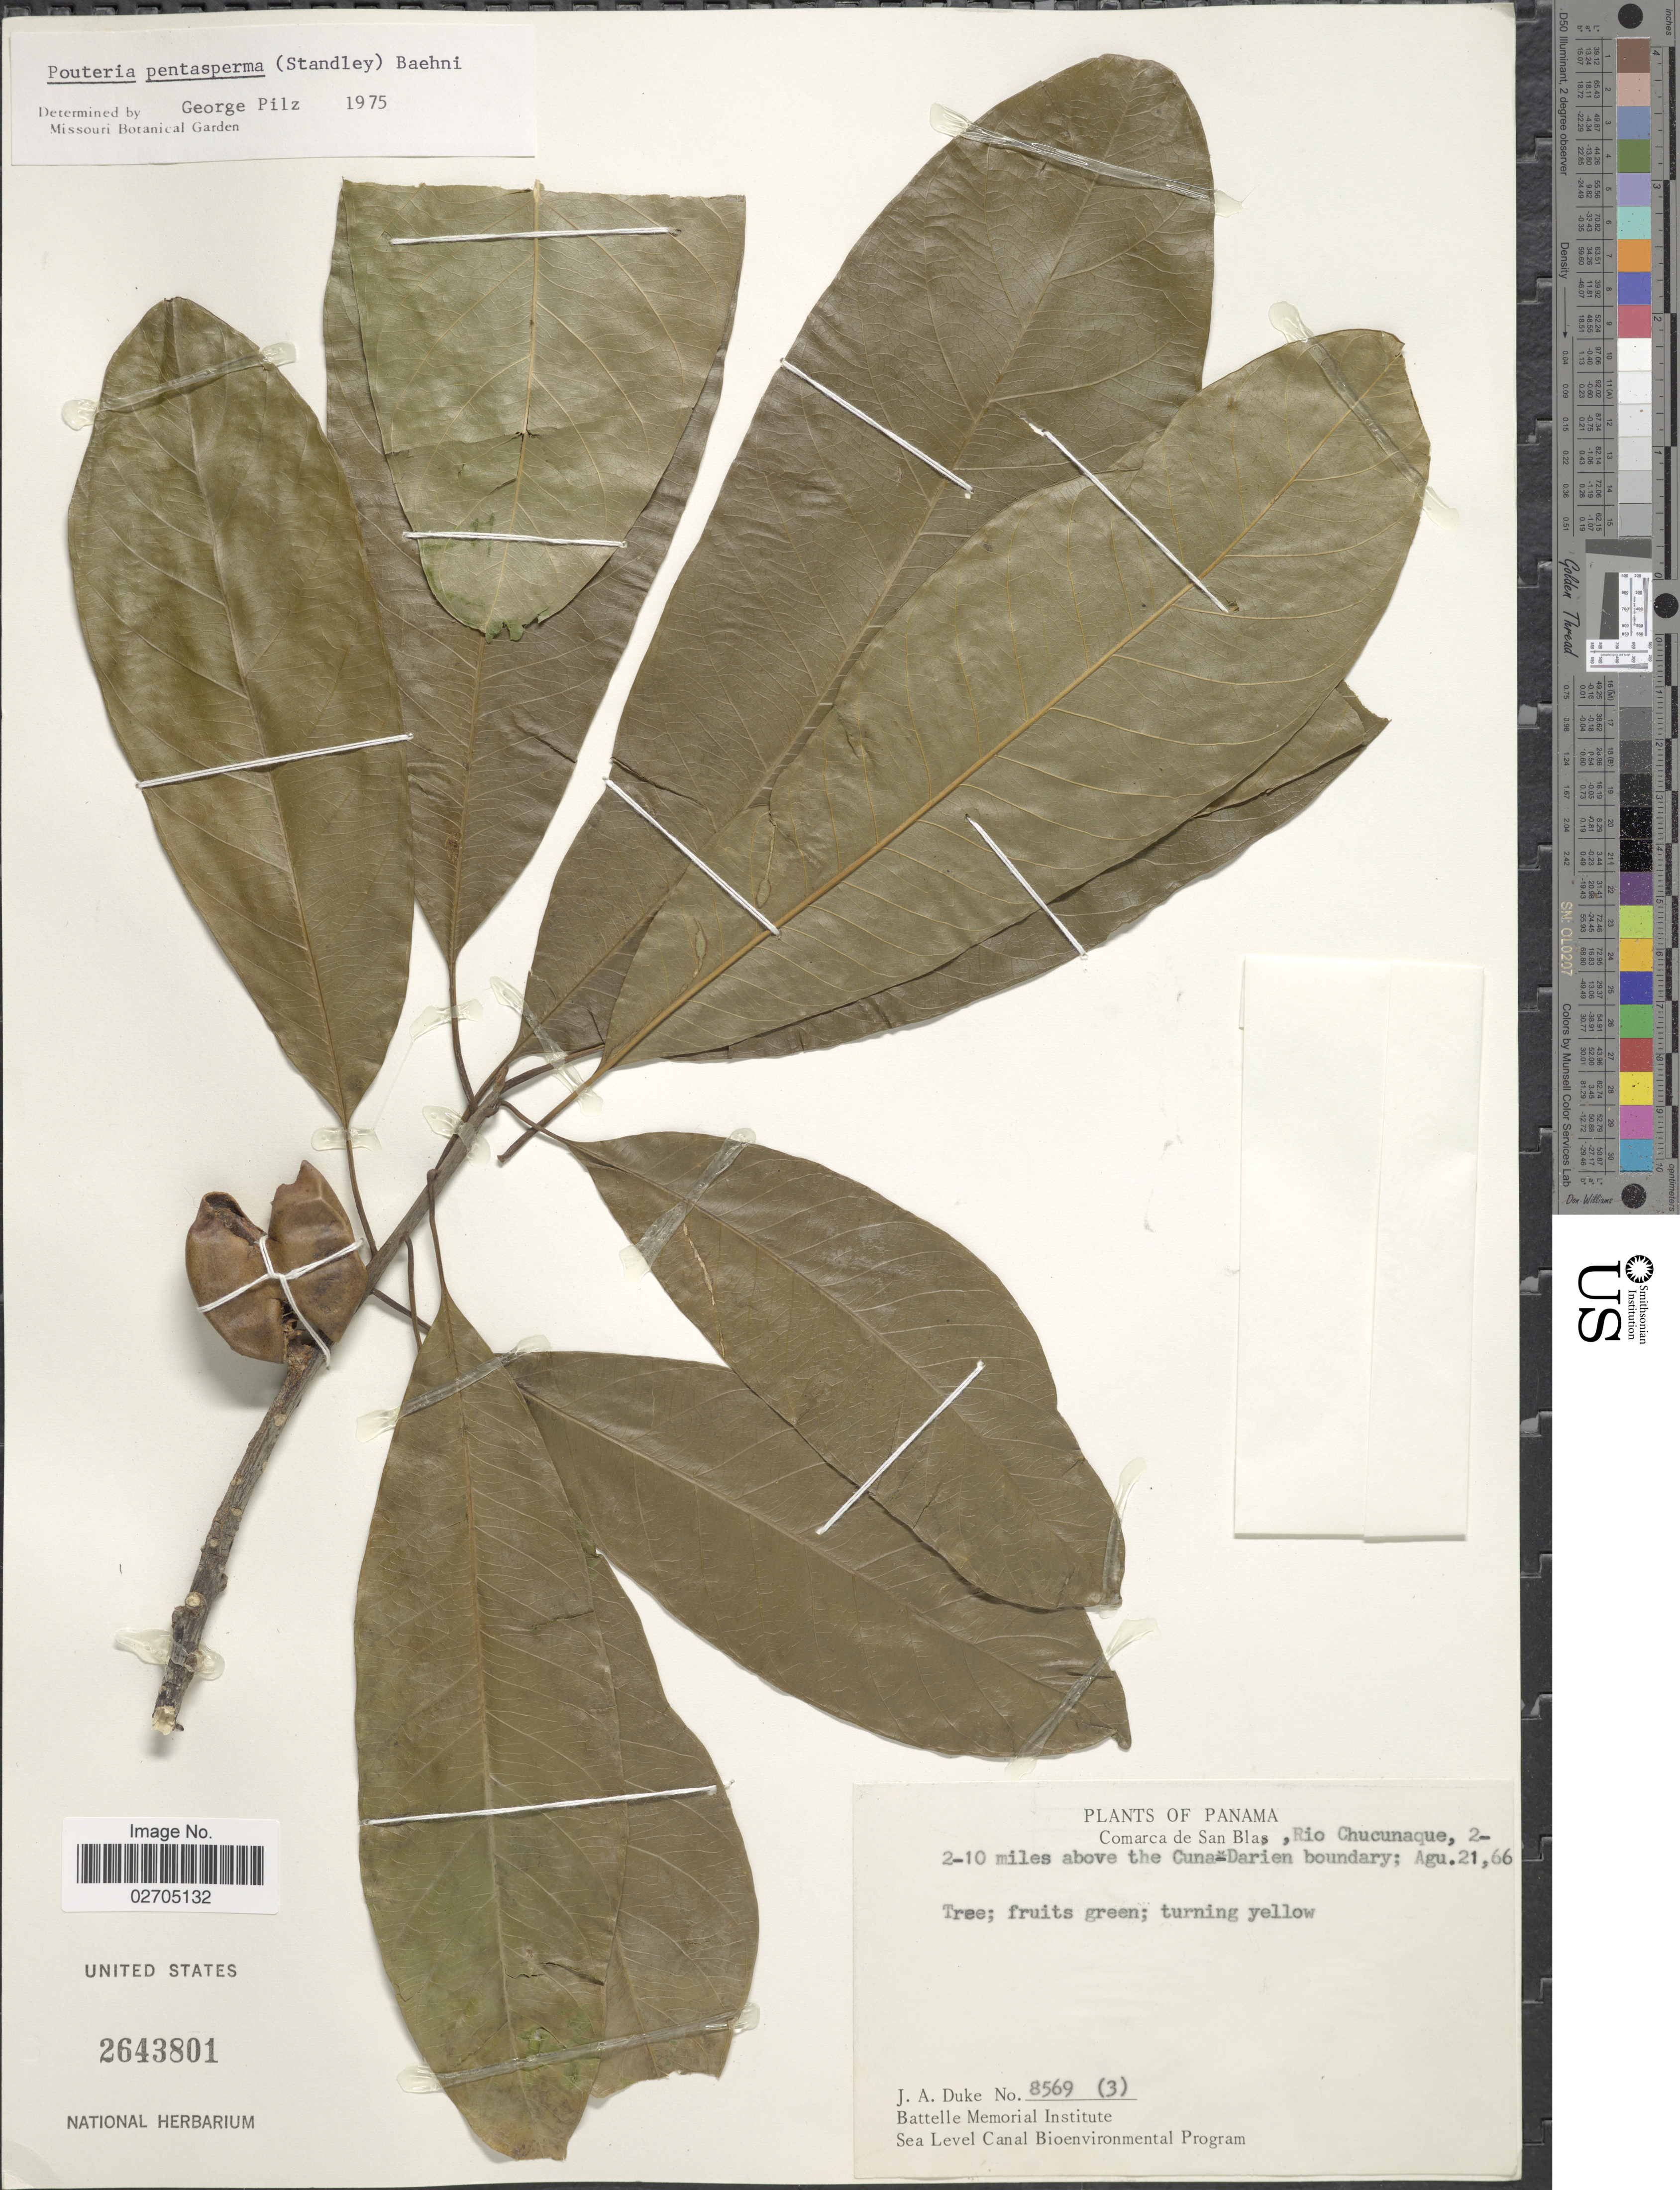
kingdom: Plantae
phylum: Tracheophyta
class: Magnoliopsida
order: Ericales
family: Sapotaceae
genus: Chrysophyllum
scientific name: Chrysophyllum venezuelanense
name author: (Pierre) T.D. Penn.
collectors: J. A. Duke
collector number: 8569 (3)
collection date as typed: Transcribed d/m/y: 21/8/66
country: Panama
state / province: Kuna Yala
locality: Comarca de San Blas, Rio Chucunaque, 2-10 miles above the Cuna-Darien boundary.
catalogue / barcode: US 2643801